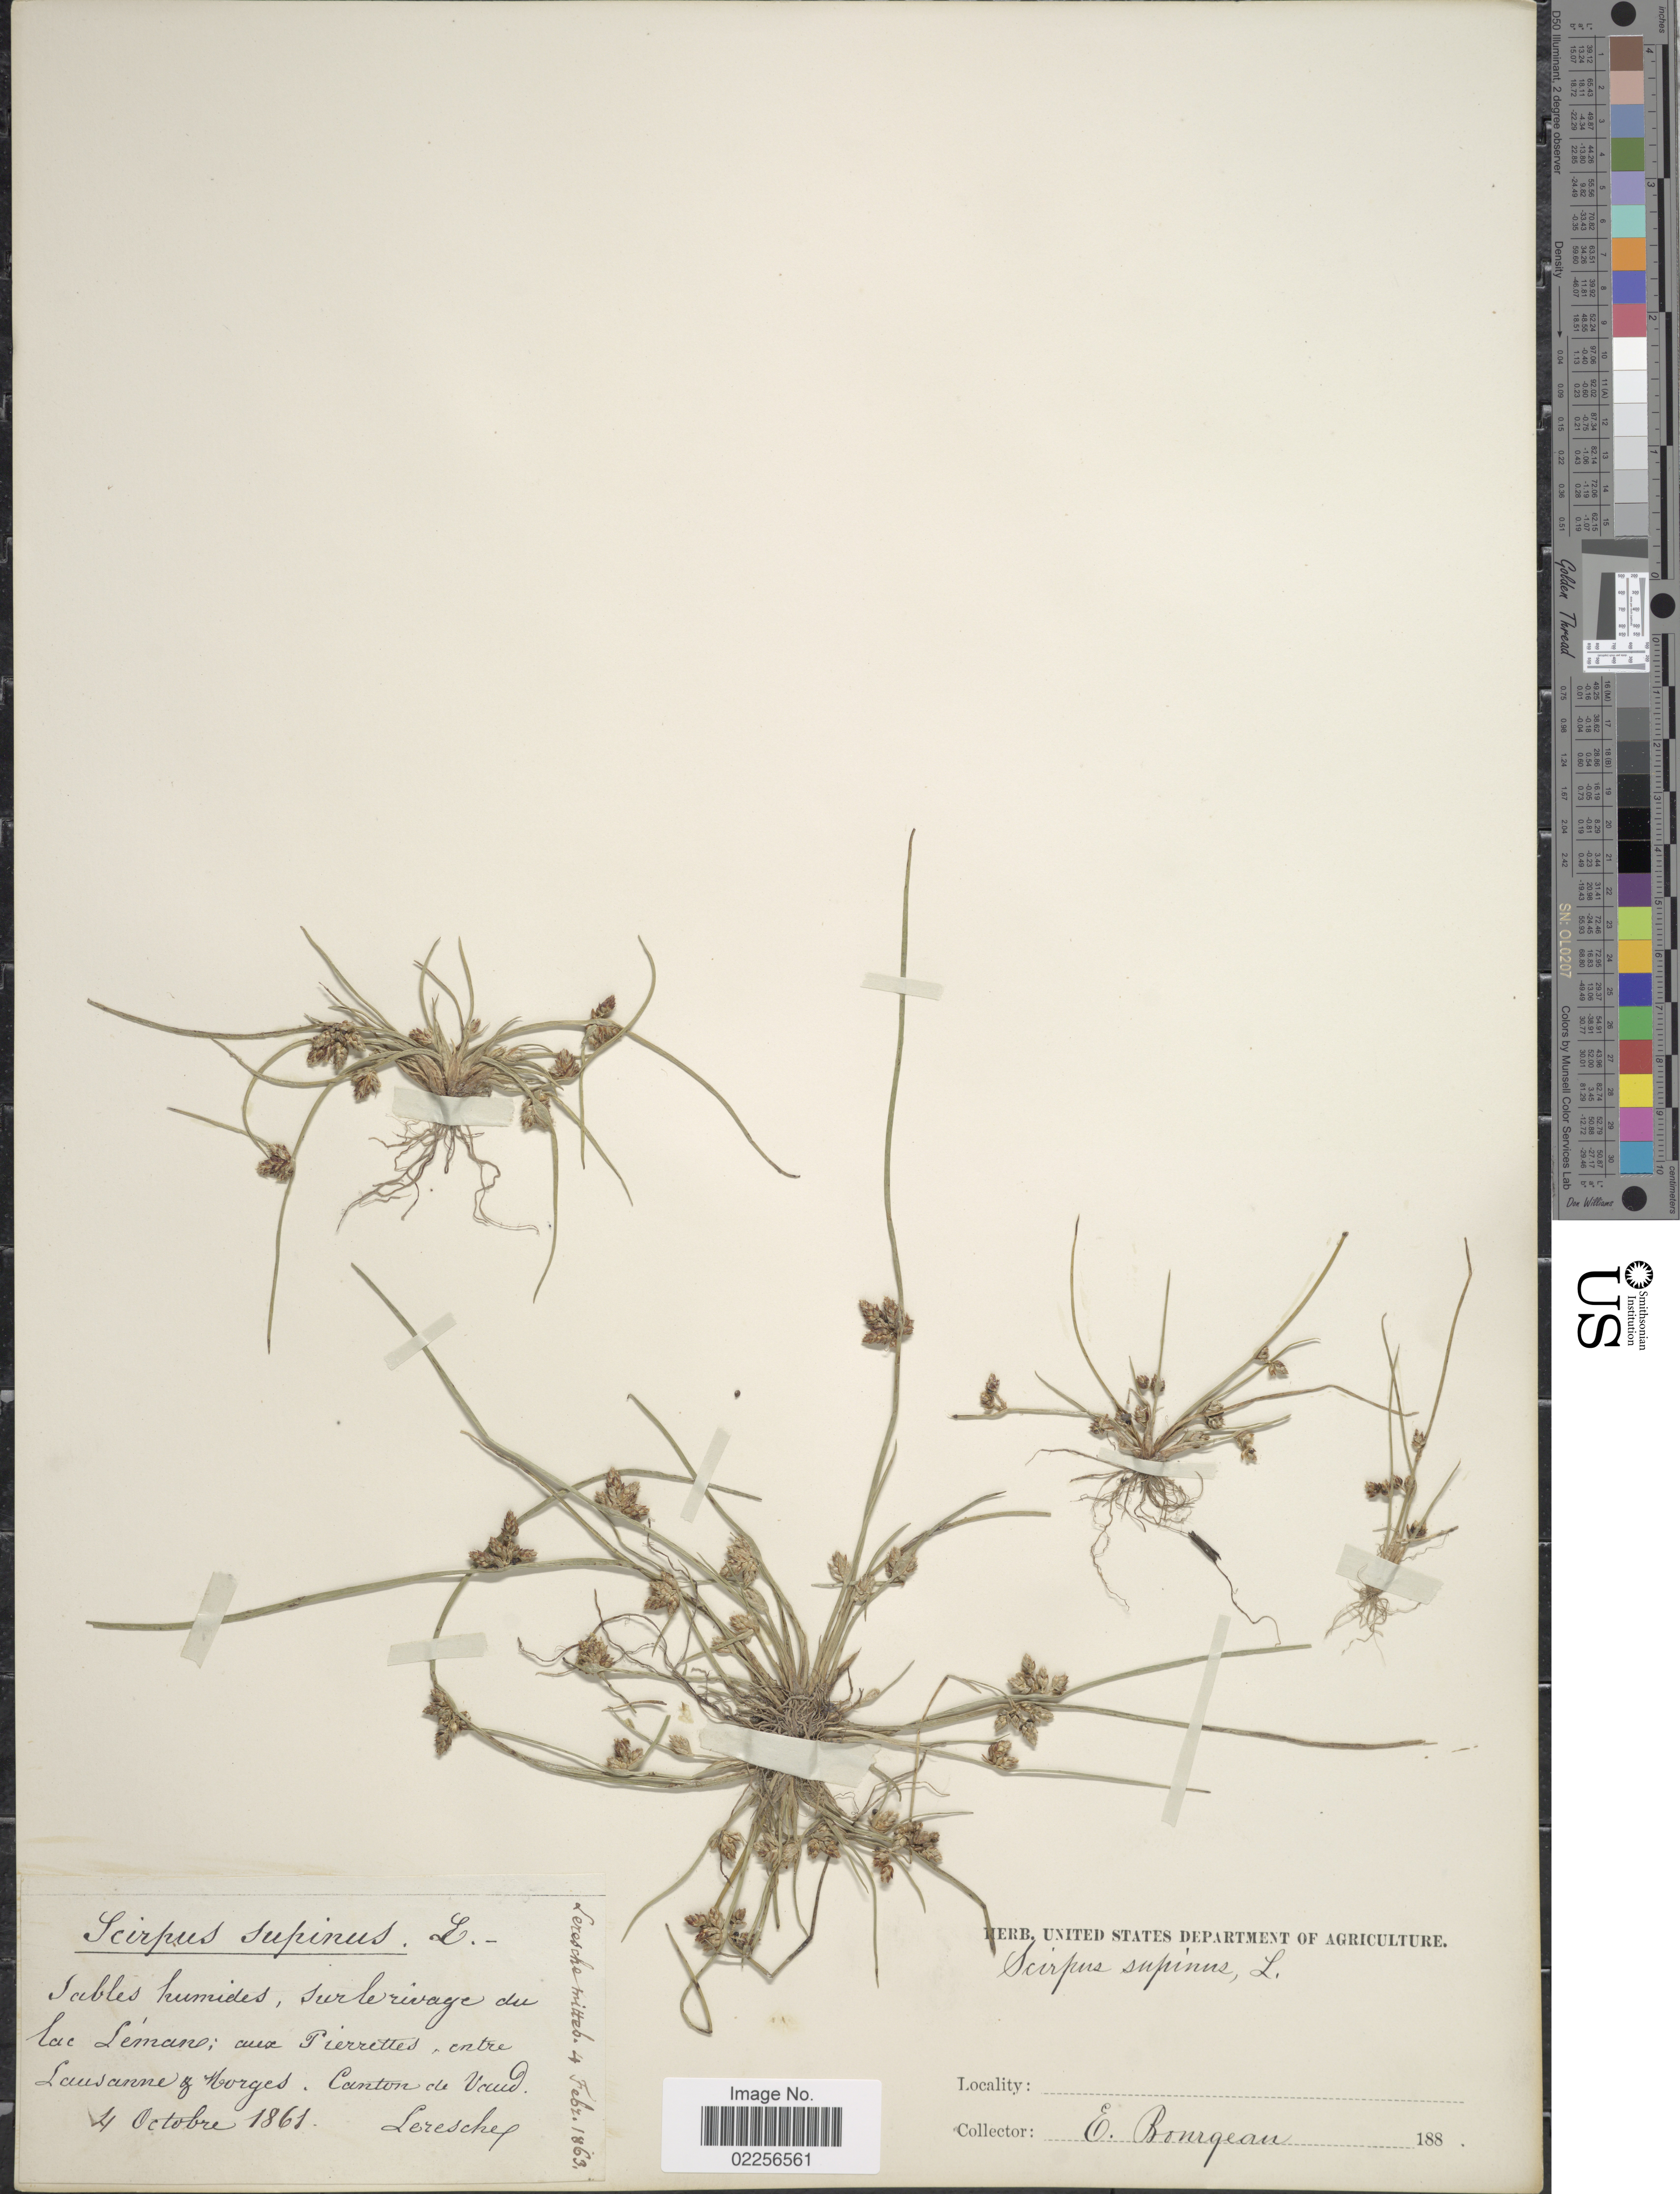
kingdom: Plantae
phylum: Tracheophyta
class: Liliopsida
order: Poales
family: Cyperaceae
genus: Schoenoplectus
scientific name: Schoenoplectus supinus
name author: (L.) Palla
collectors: E. Bourgeau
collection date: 1861-10-04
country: Switzerland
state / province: Vaud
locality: Lac Leman, aux Pierrettes, entre Lausanne y borges.